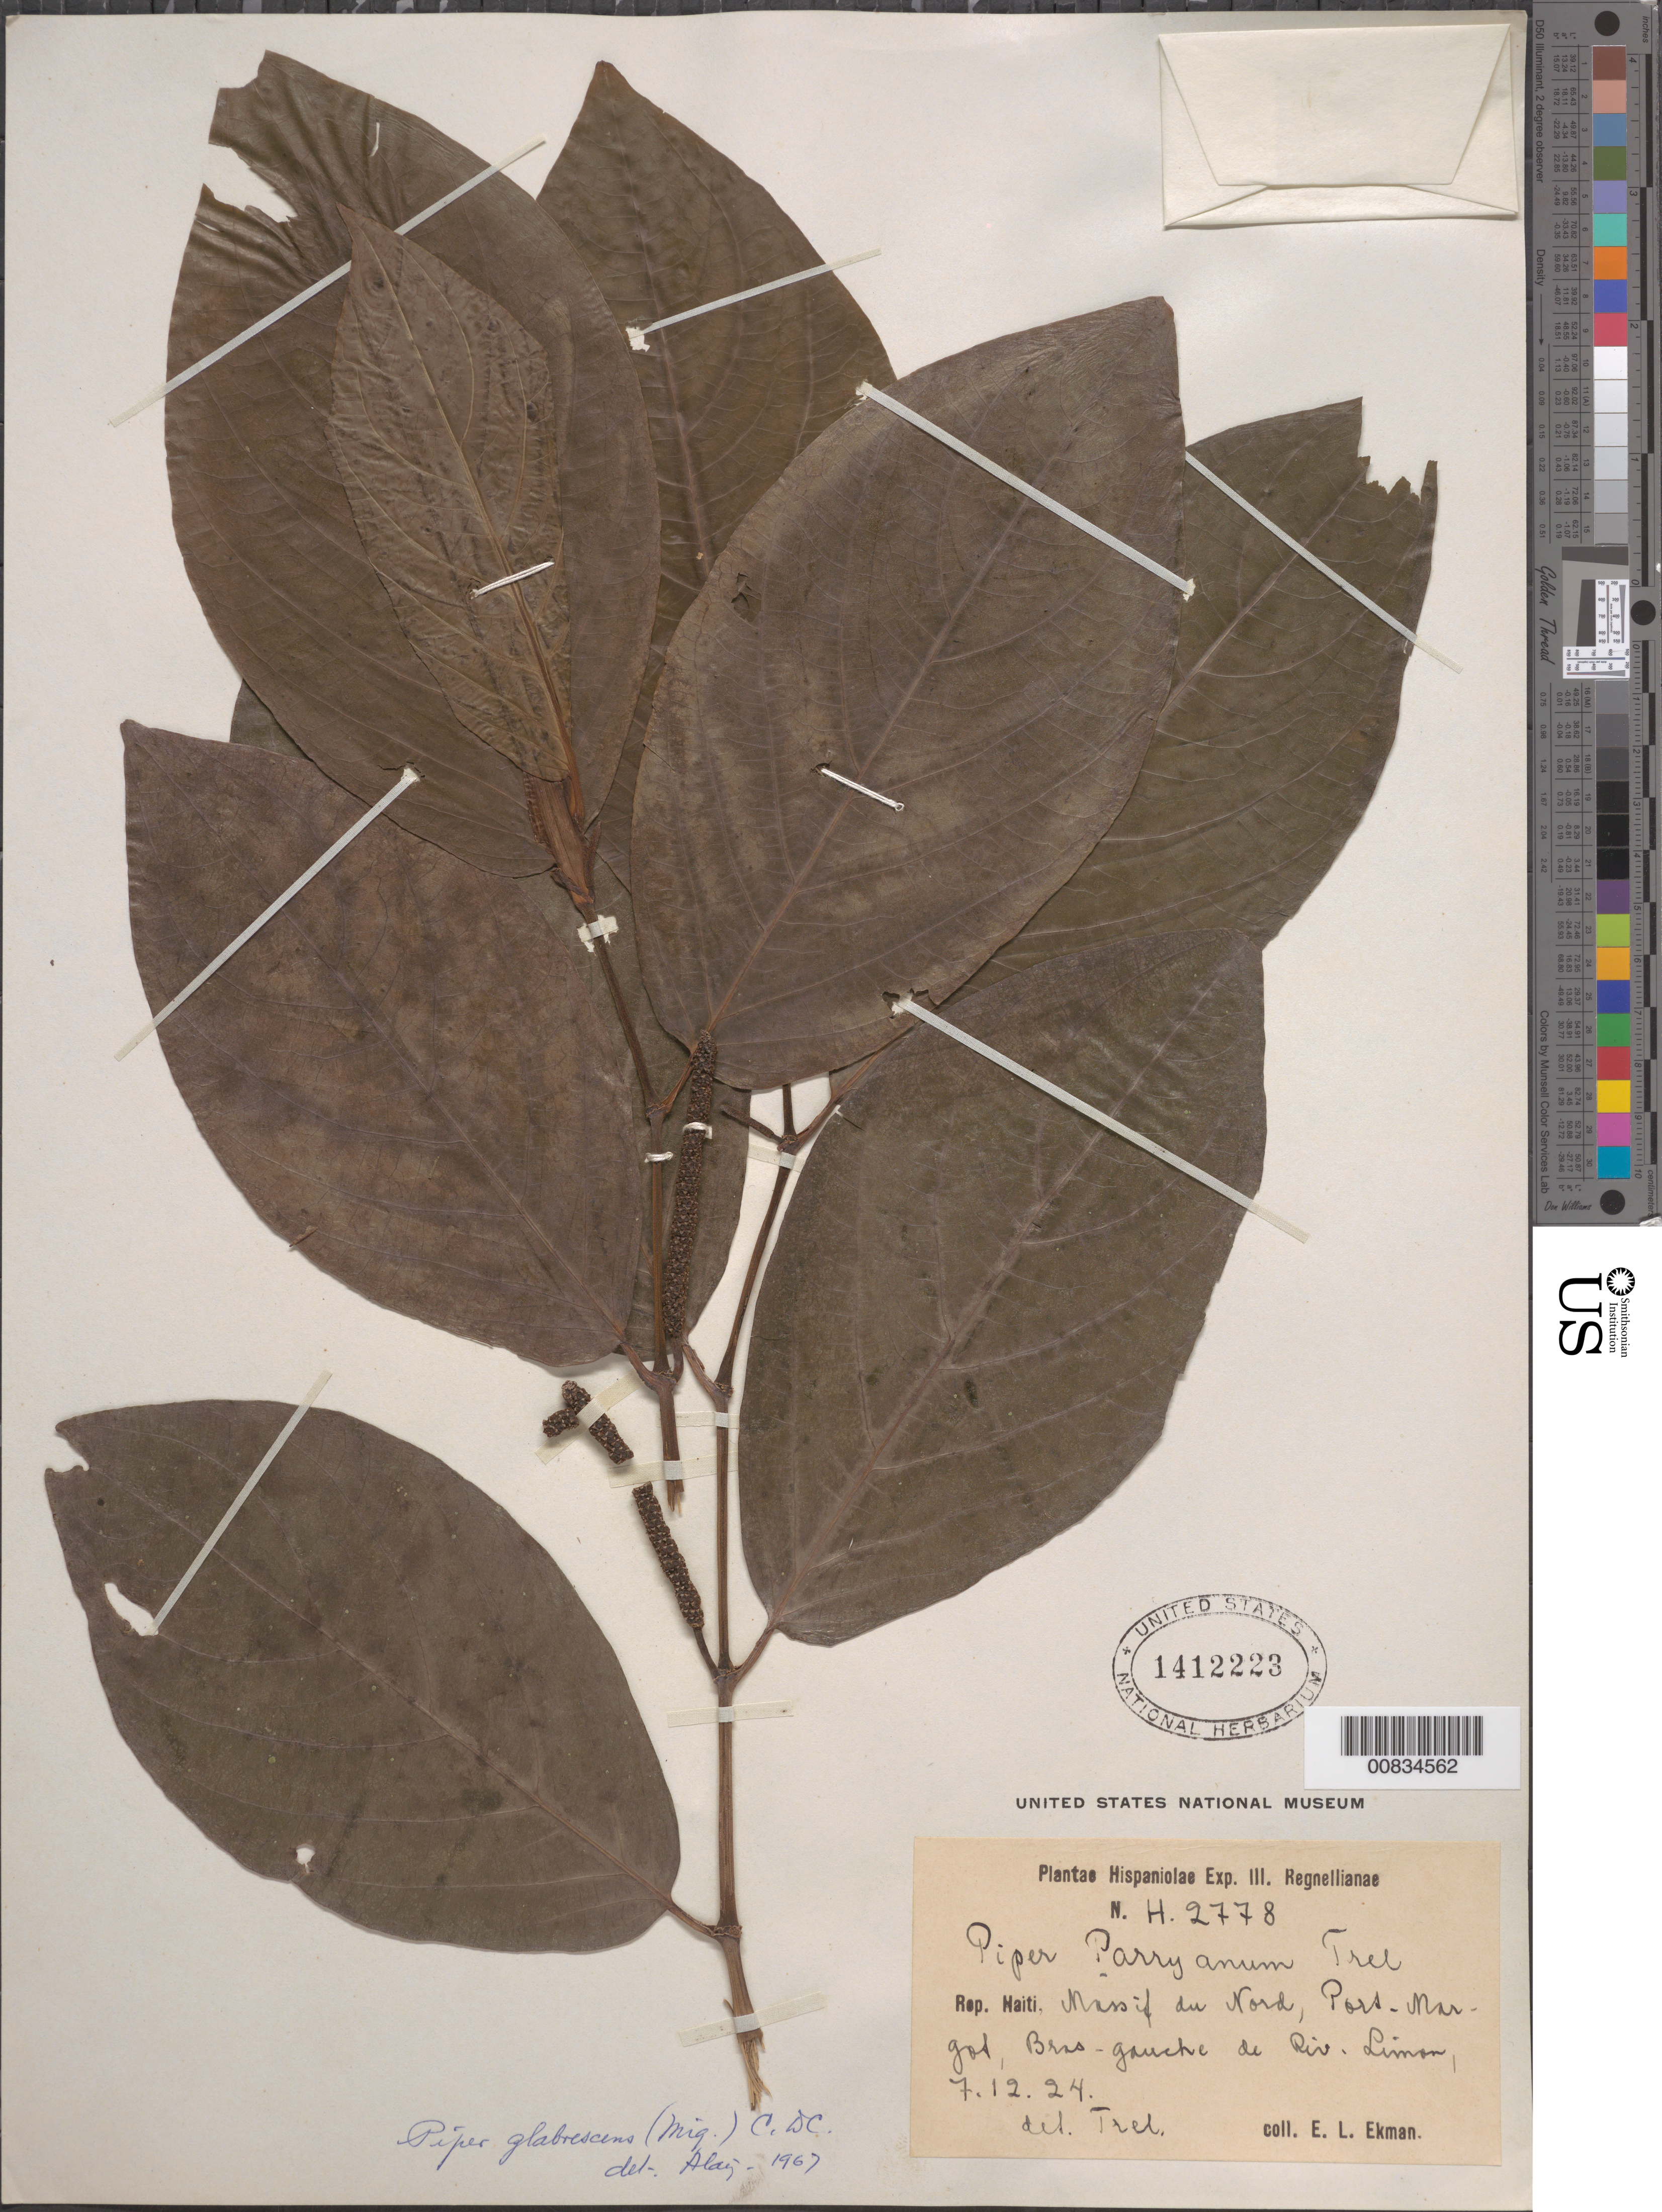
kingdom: Plantae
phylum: Tracheophyta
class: Magnoliopsida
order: Piperales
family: Piperaceae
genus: Piper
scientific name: Piper glabrescens var. venezuelense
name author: (C. DC.) Trel. & Yunck.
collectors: E. L. Ekman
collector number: H 2778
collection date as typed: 07 Dec 1924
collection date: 1924-12-07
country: Haiti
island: Hispaniola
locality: Massif du Nord, Port-Margot, Bras-gauche de Riv. Limon.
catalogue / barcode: US 1412223